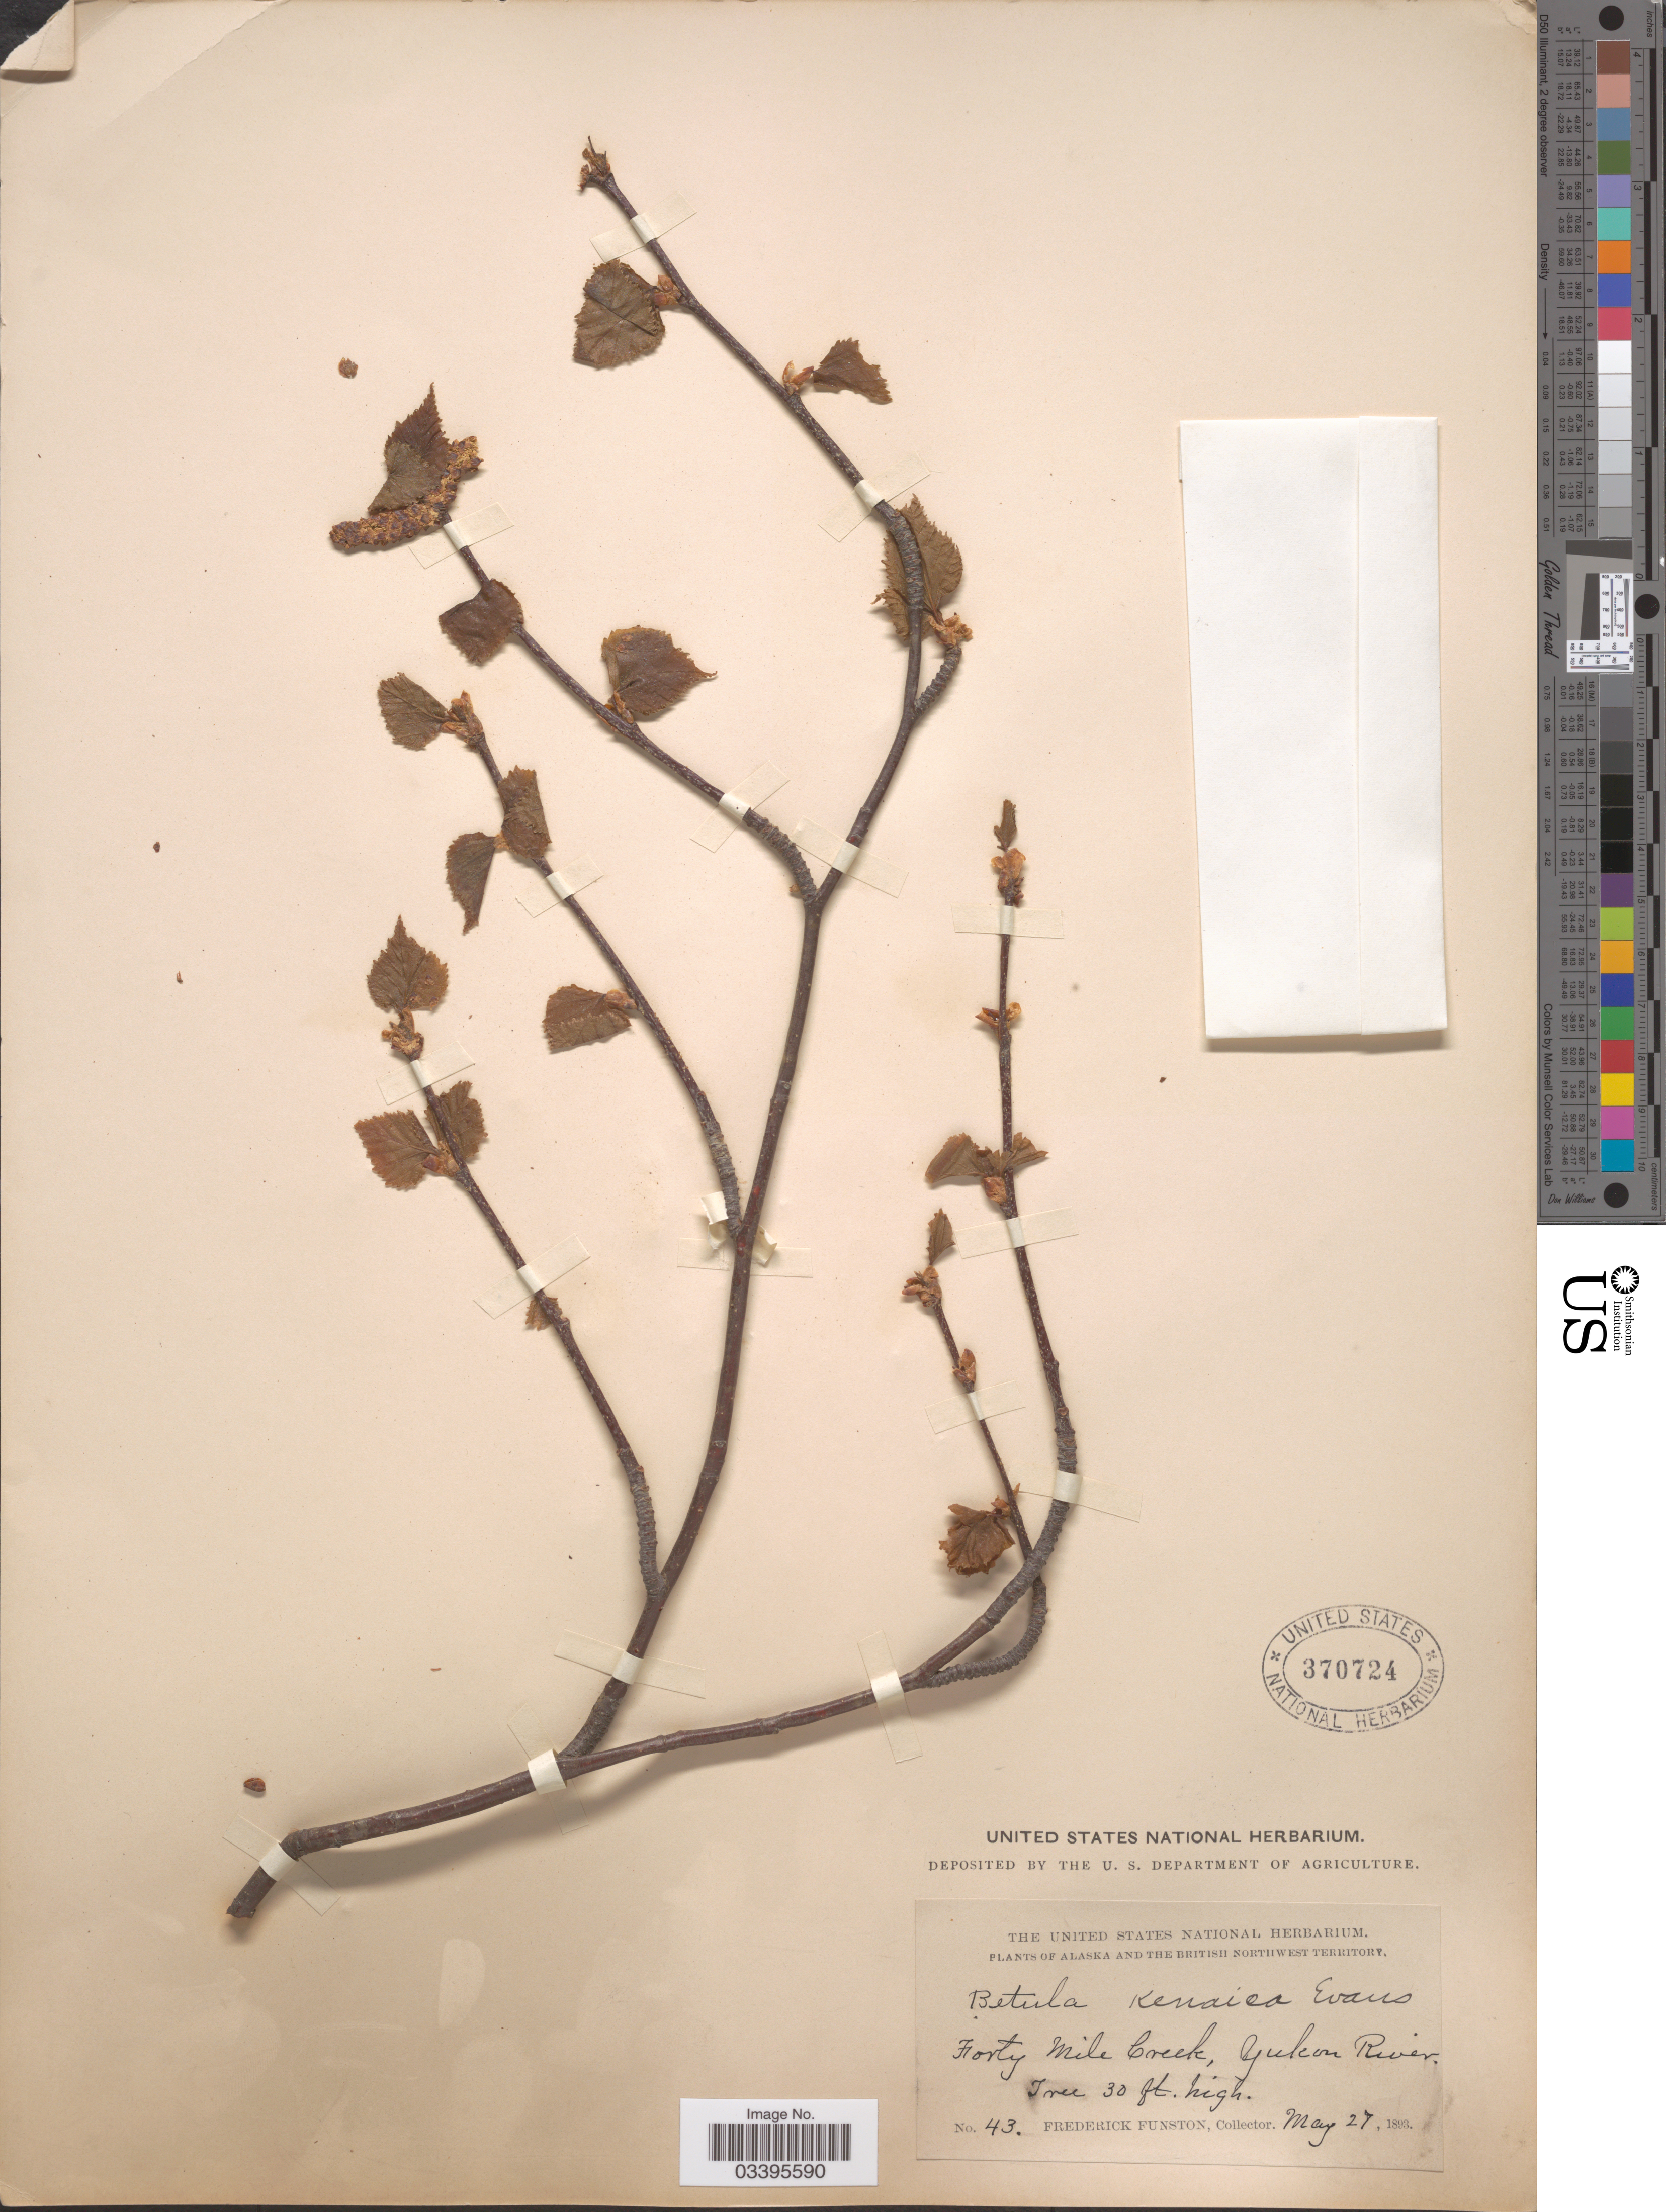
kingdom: Plantae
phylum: Tracheophyta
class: Magnoliopsida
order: Fagales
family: Betulaceae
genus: Betula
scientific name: Betula kenaica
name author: W.H. Evans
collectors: F. Funston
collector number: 43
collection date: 1893-05-27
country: United States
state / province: Alaska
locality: Alaska and the British Northwest Territory. Forty Mile Creek, Yukon River.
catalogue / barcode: US 370724